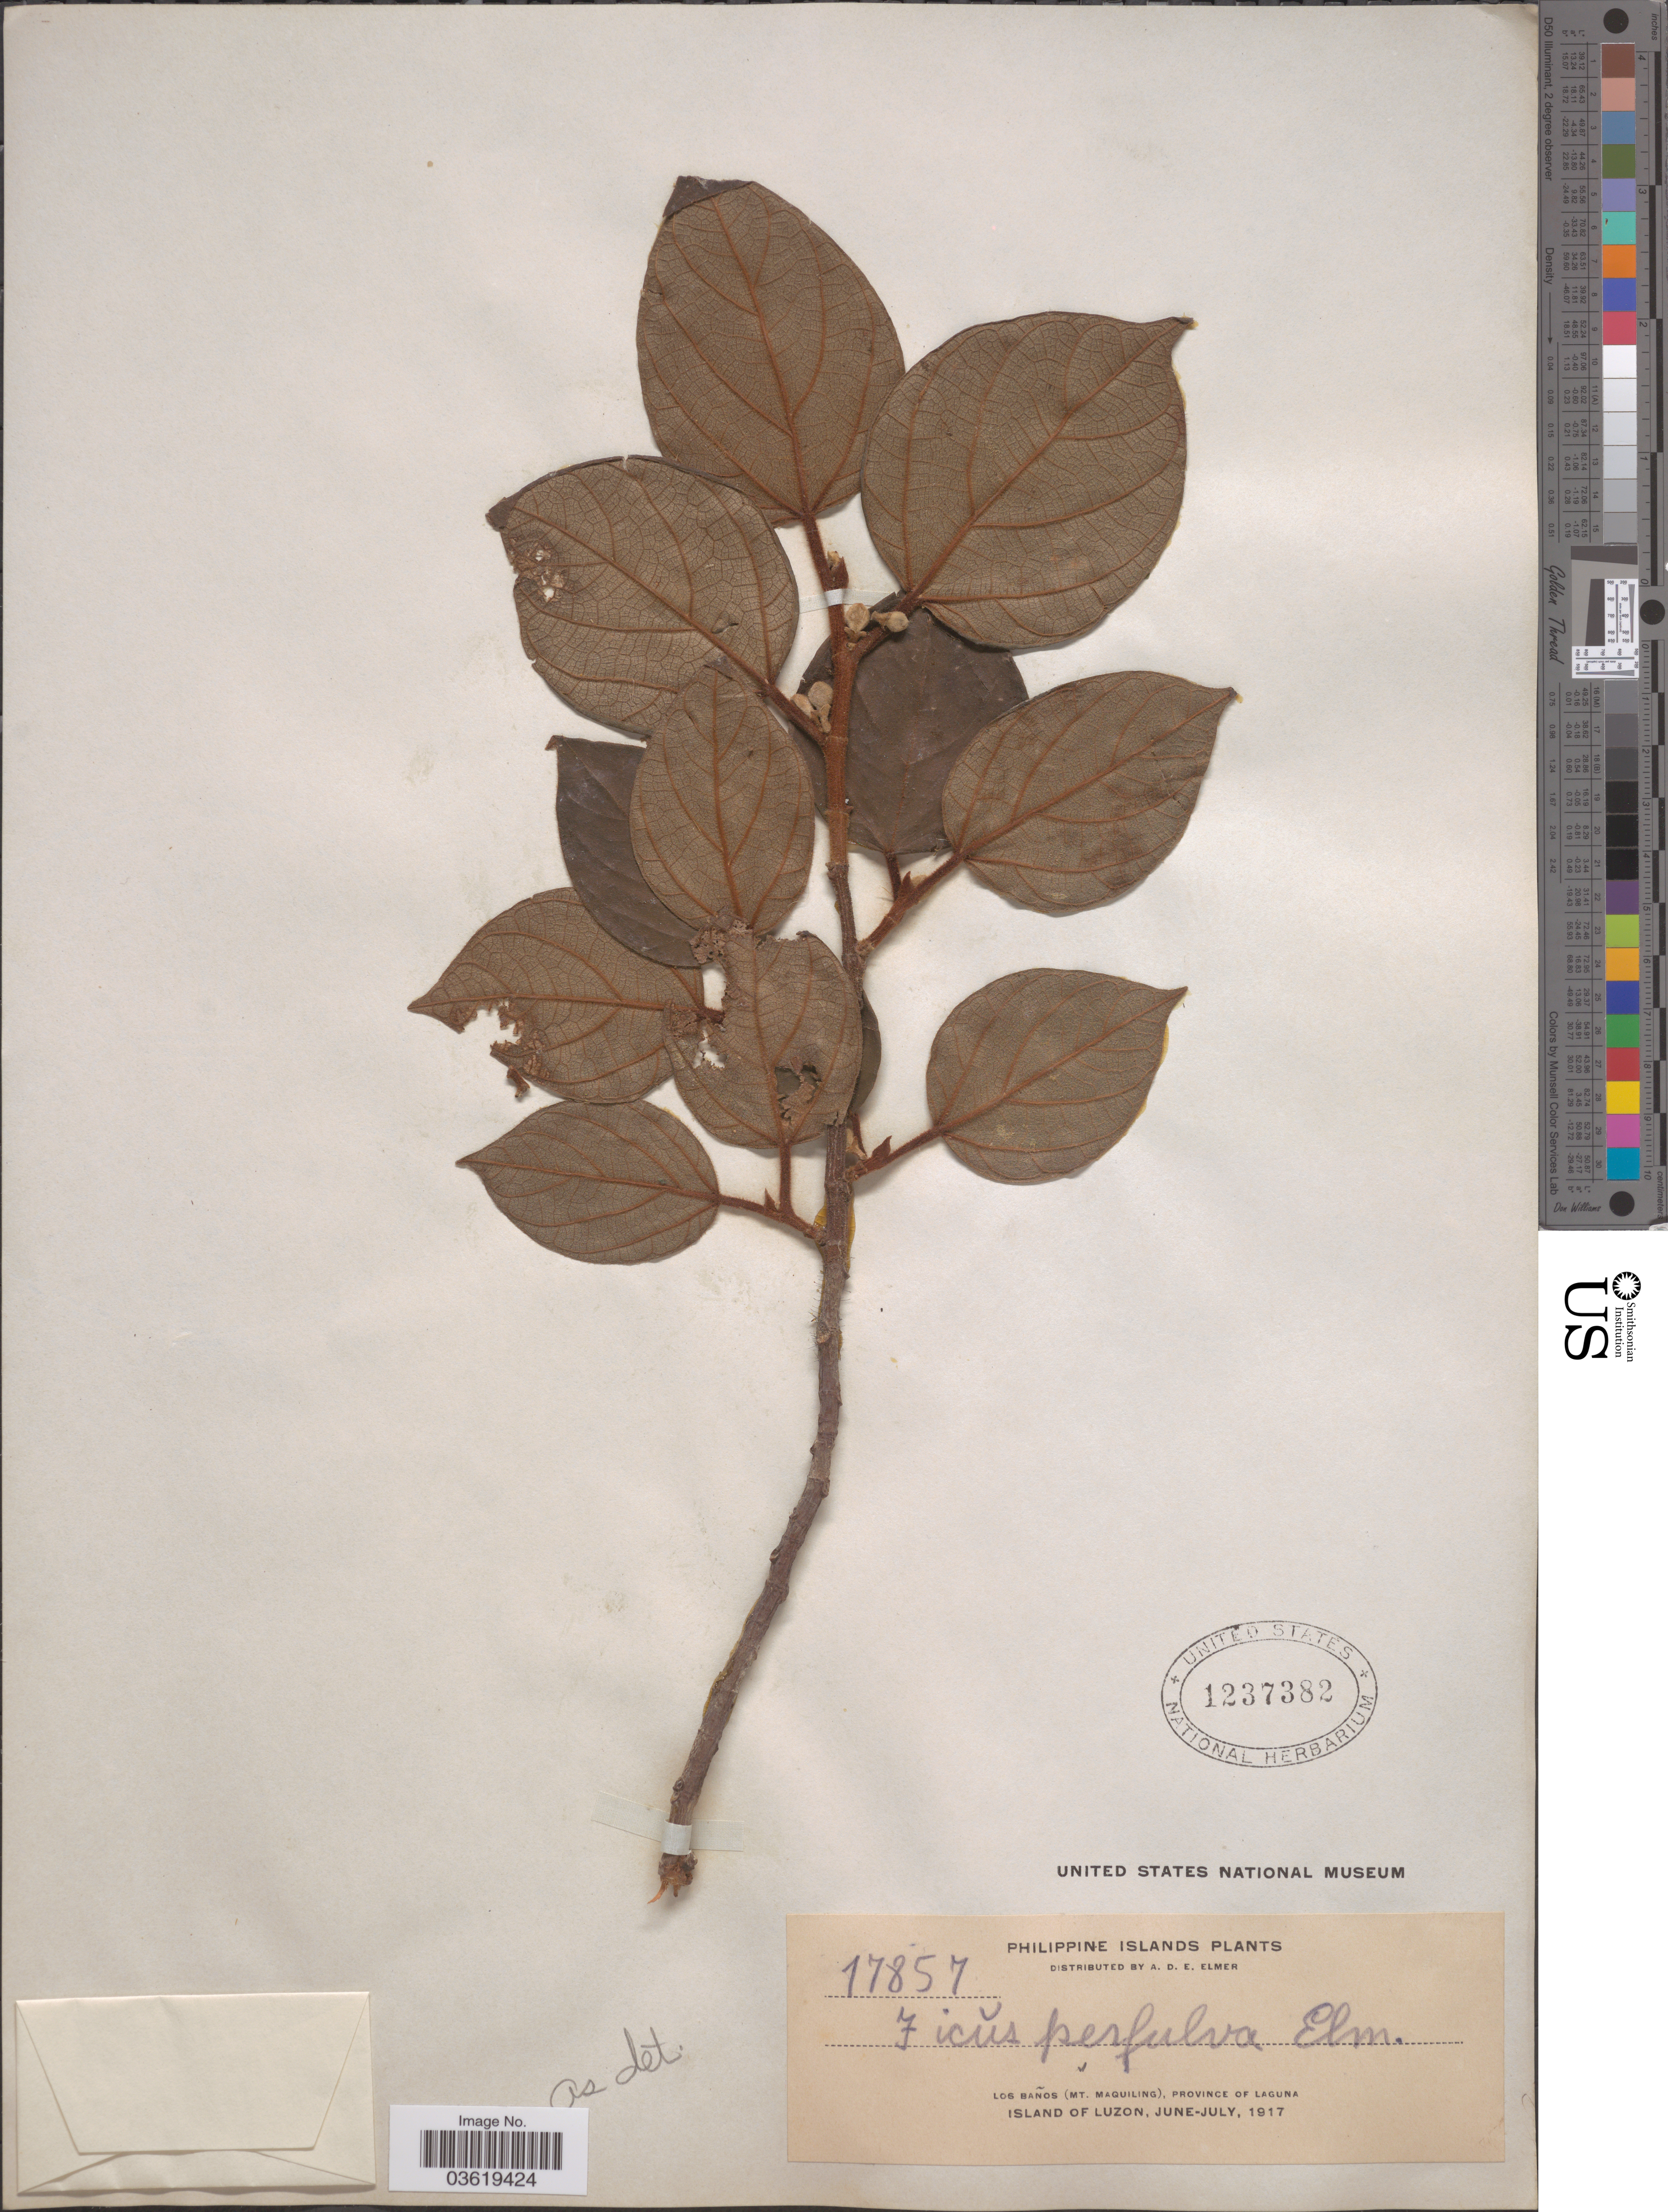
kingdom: Plantae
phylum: Tracheophyta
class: Magnoliopsida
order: Rosales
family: Moraceae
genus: Ficus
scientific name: Ficus perfulva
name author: Elmer ex Merr.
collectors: A. D. E. Elmer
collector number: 17857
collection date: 1917-06/1917-07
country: Philippines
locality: Los Baños (Mt. Maquiling), Province of Laguna. Island of Luzon.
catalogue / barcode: US 1237382